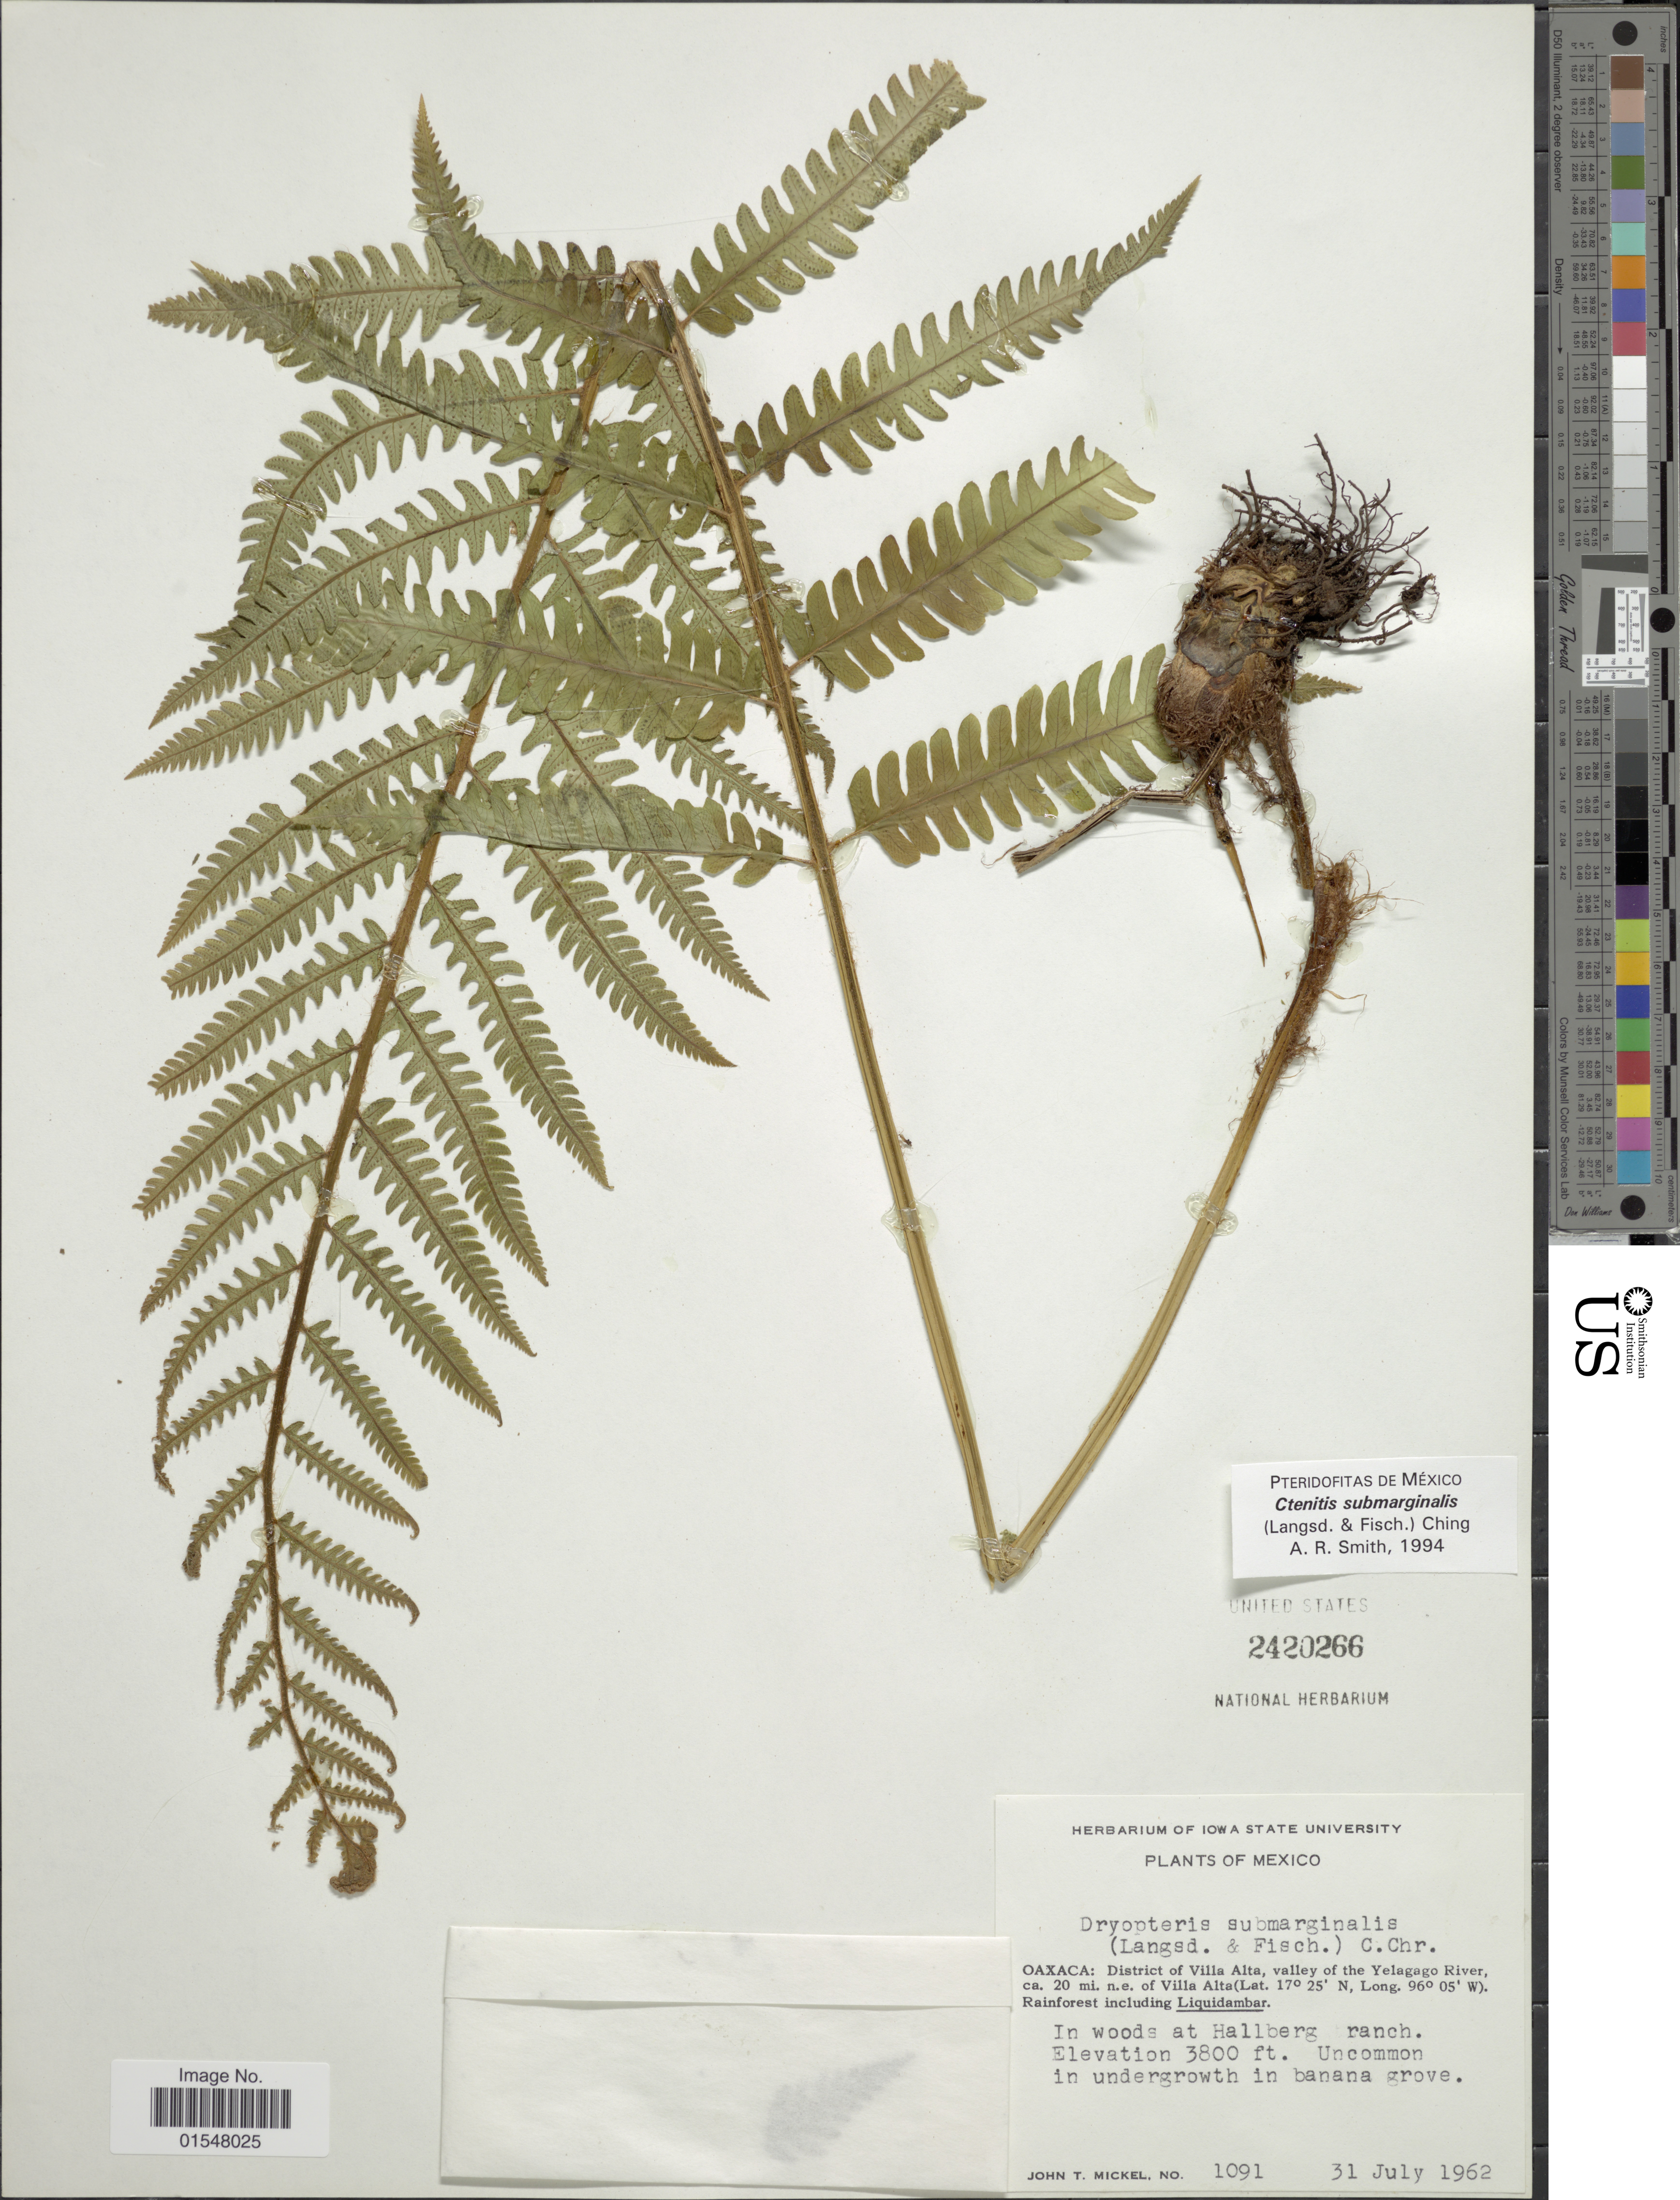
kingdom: Plantae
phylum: Tracheophyta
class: Polypodiopsida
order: Polypodiales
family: Dryopteridaceae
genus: Ctenitis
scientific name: Ctenitis submarginalis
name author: (Langsd. & Fisch.) Ching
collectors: J. T. Mickel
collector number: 1091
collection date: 1962-07-31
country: Mexico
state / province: Oaxaca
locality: District of Villa Alta, valley of the Yelagago River, ca. 20 mi. n.e. of Villa Alta, in woods at Hallberg ranch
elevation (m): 1158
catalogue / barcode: US 2420266